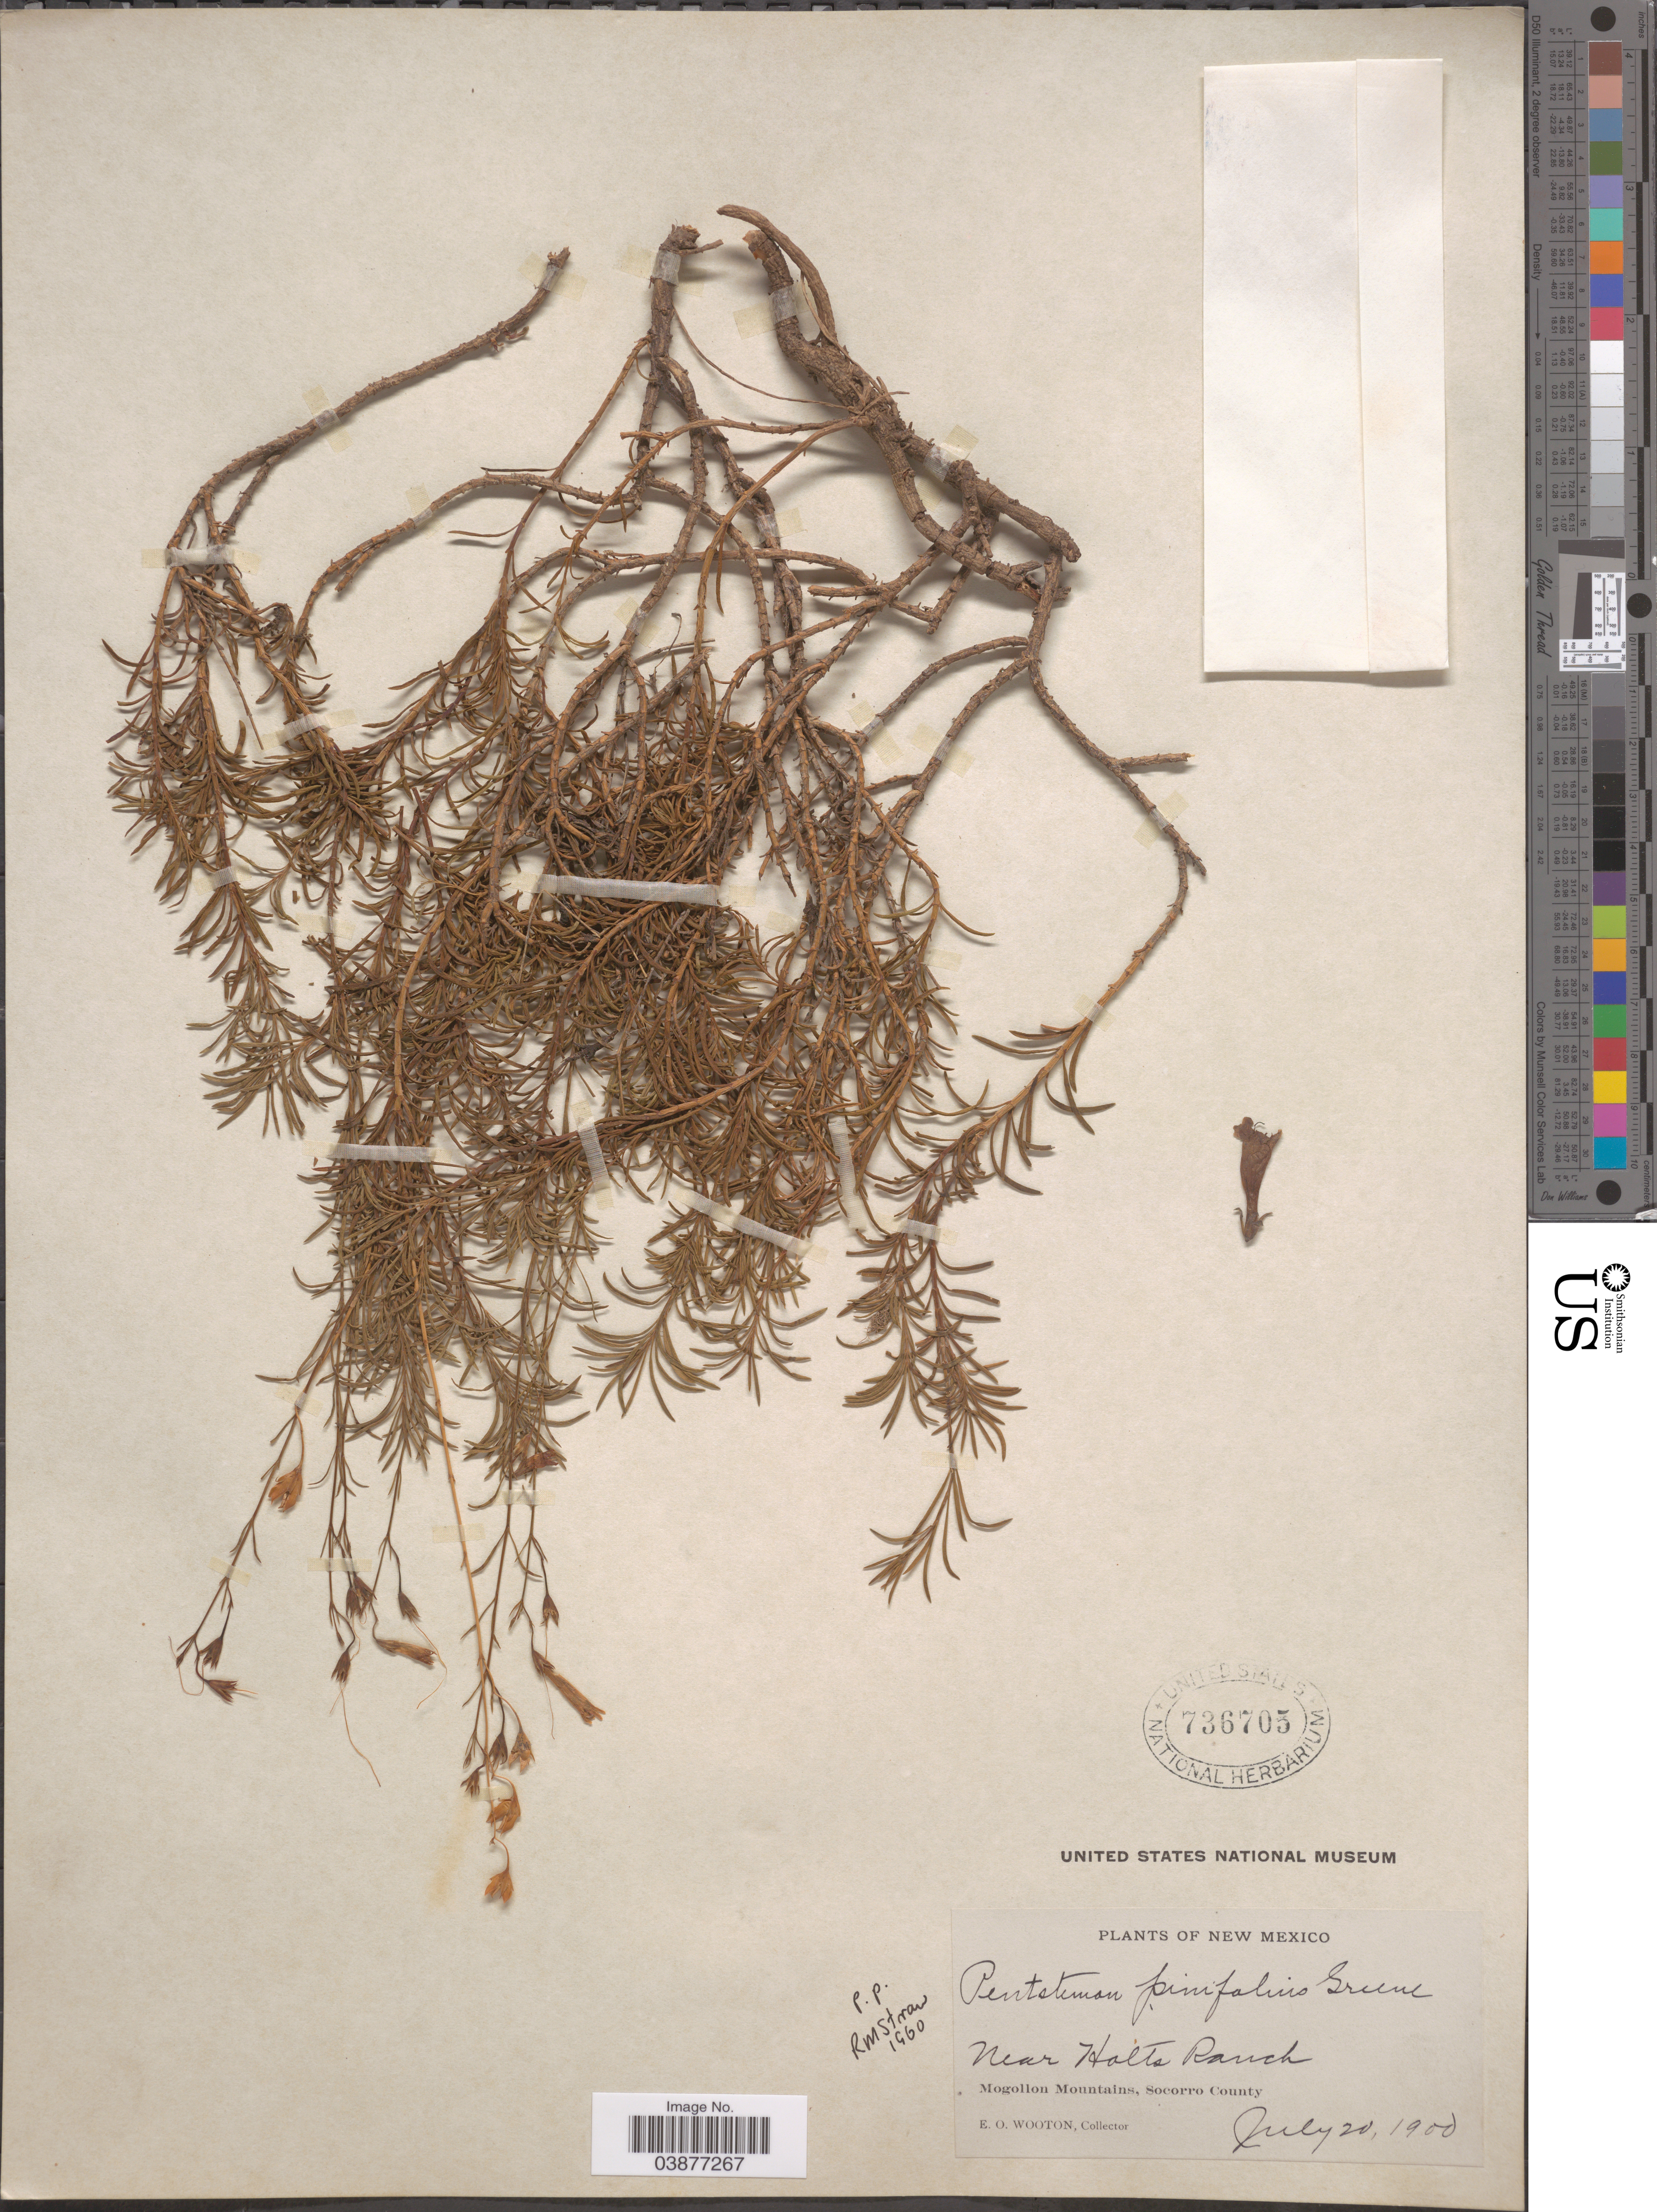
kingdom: Plantae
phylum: Tracheophyta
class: Magnoliopsida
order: Lamiales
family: Plantaginaceae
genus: Penstemon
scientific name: Penstemon pinifolius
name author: Greene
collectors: E. O. Wooton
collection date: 1900-07-20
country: United States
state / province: New Mexico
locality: Near Halts Ranch. Mogollon Mountains, Socorro County.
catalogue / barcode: US 736705